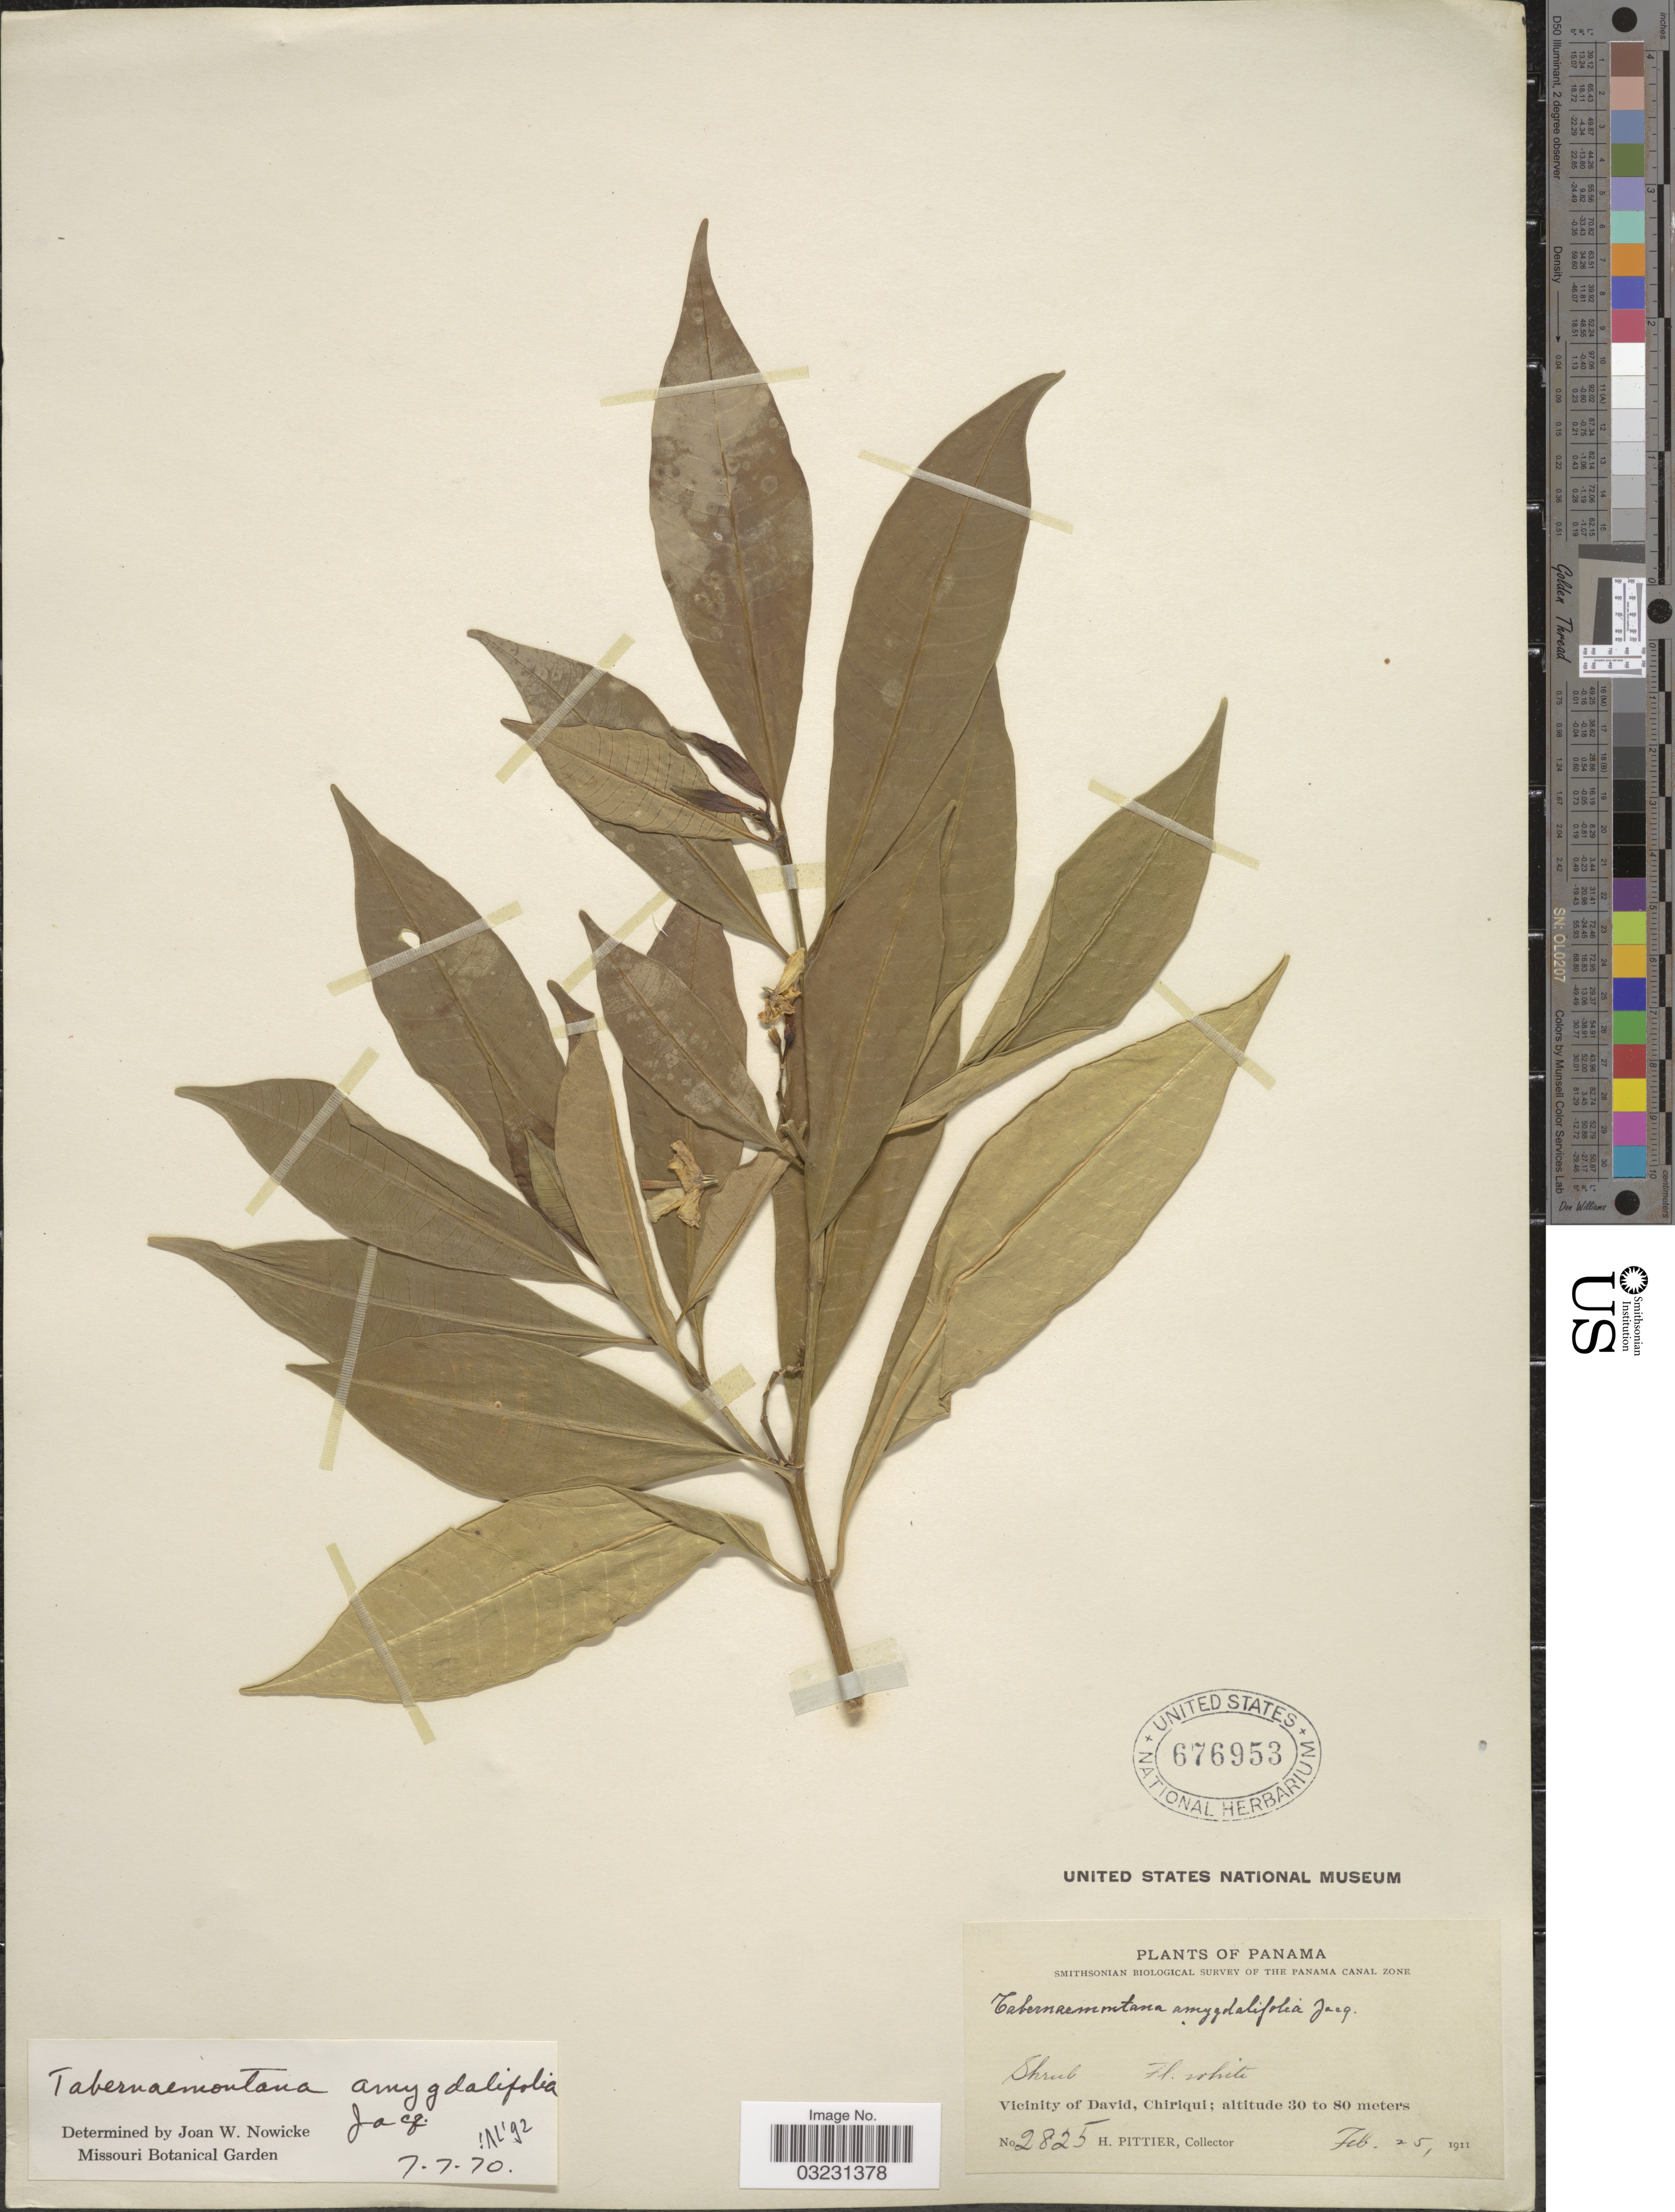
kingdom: Plantae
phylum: Tracheophyta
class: Magnoliopsida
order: Gentianales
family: Apocynaceae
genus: Tabernaemontana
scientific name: Tabernaemontana amygdalifolia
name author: Jacq.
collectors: H. F. Pittier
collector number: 2825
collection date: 1911-02-25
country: Panama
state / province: Chiriqui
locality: Canal Zone. Vicinity of David.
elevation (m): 30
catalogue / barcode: US 676953